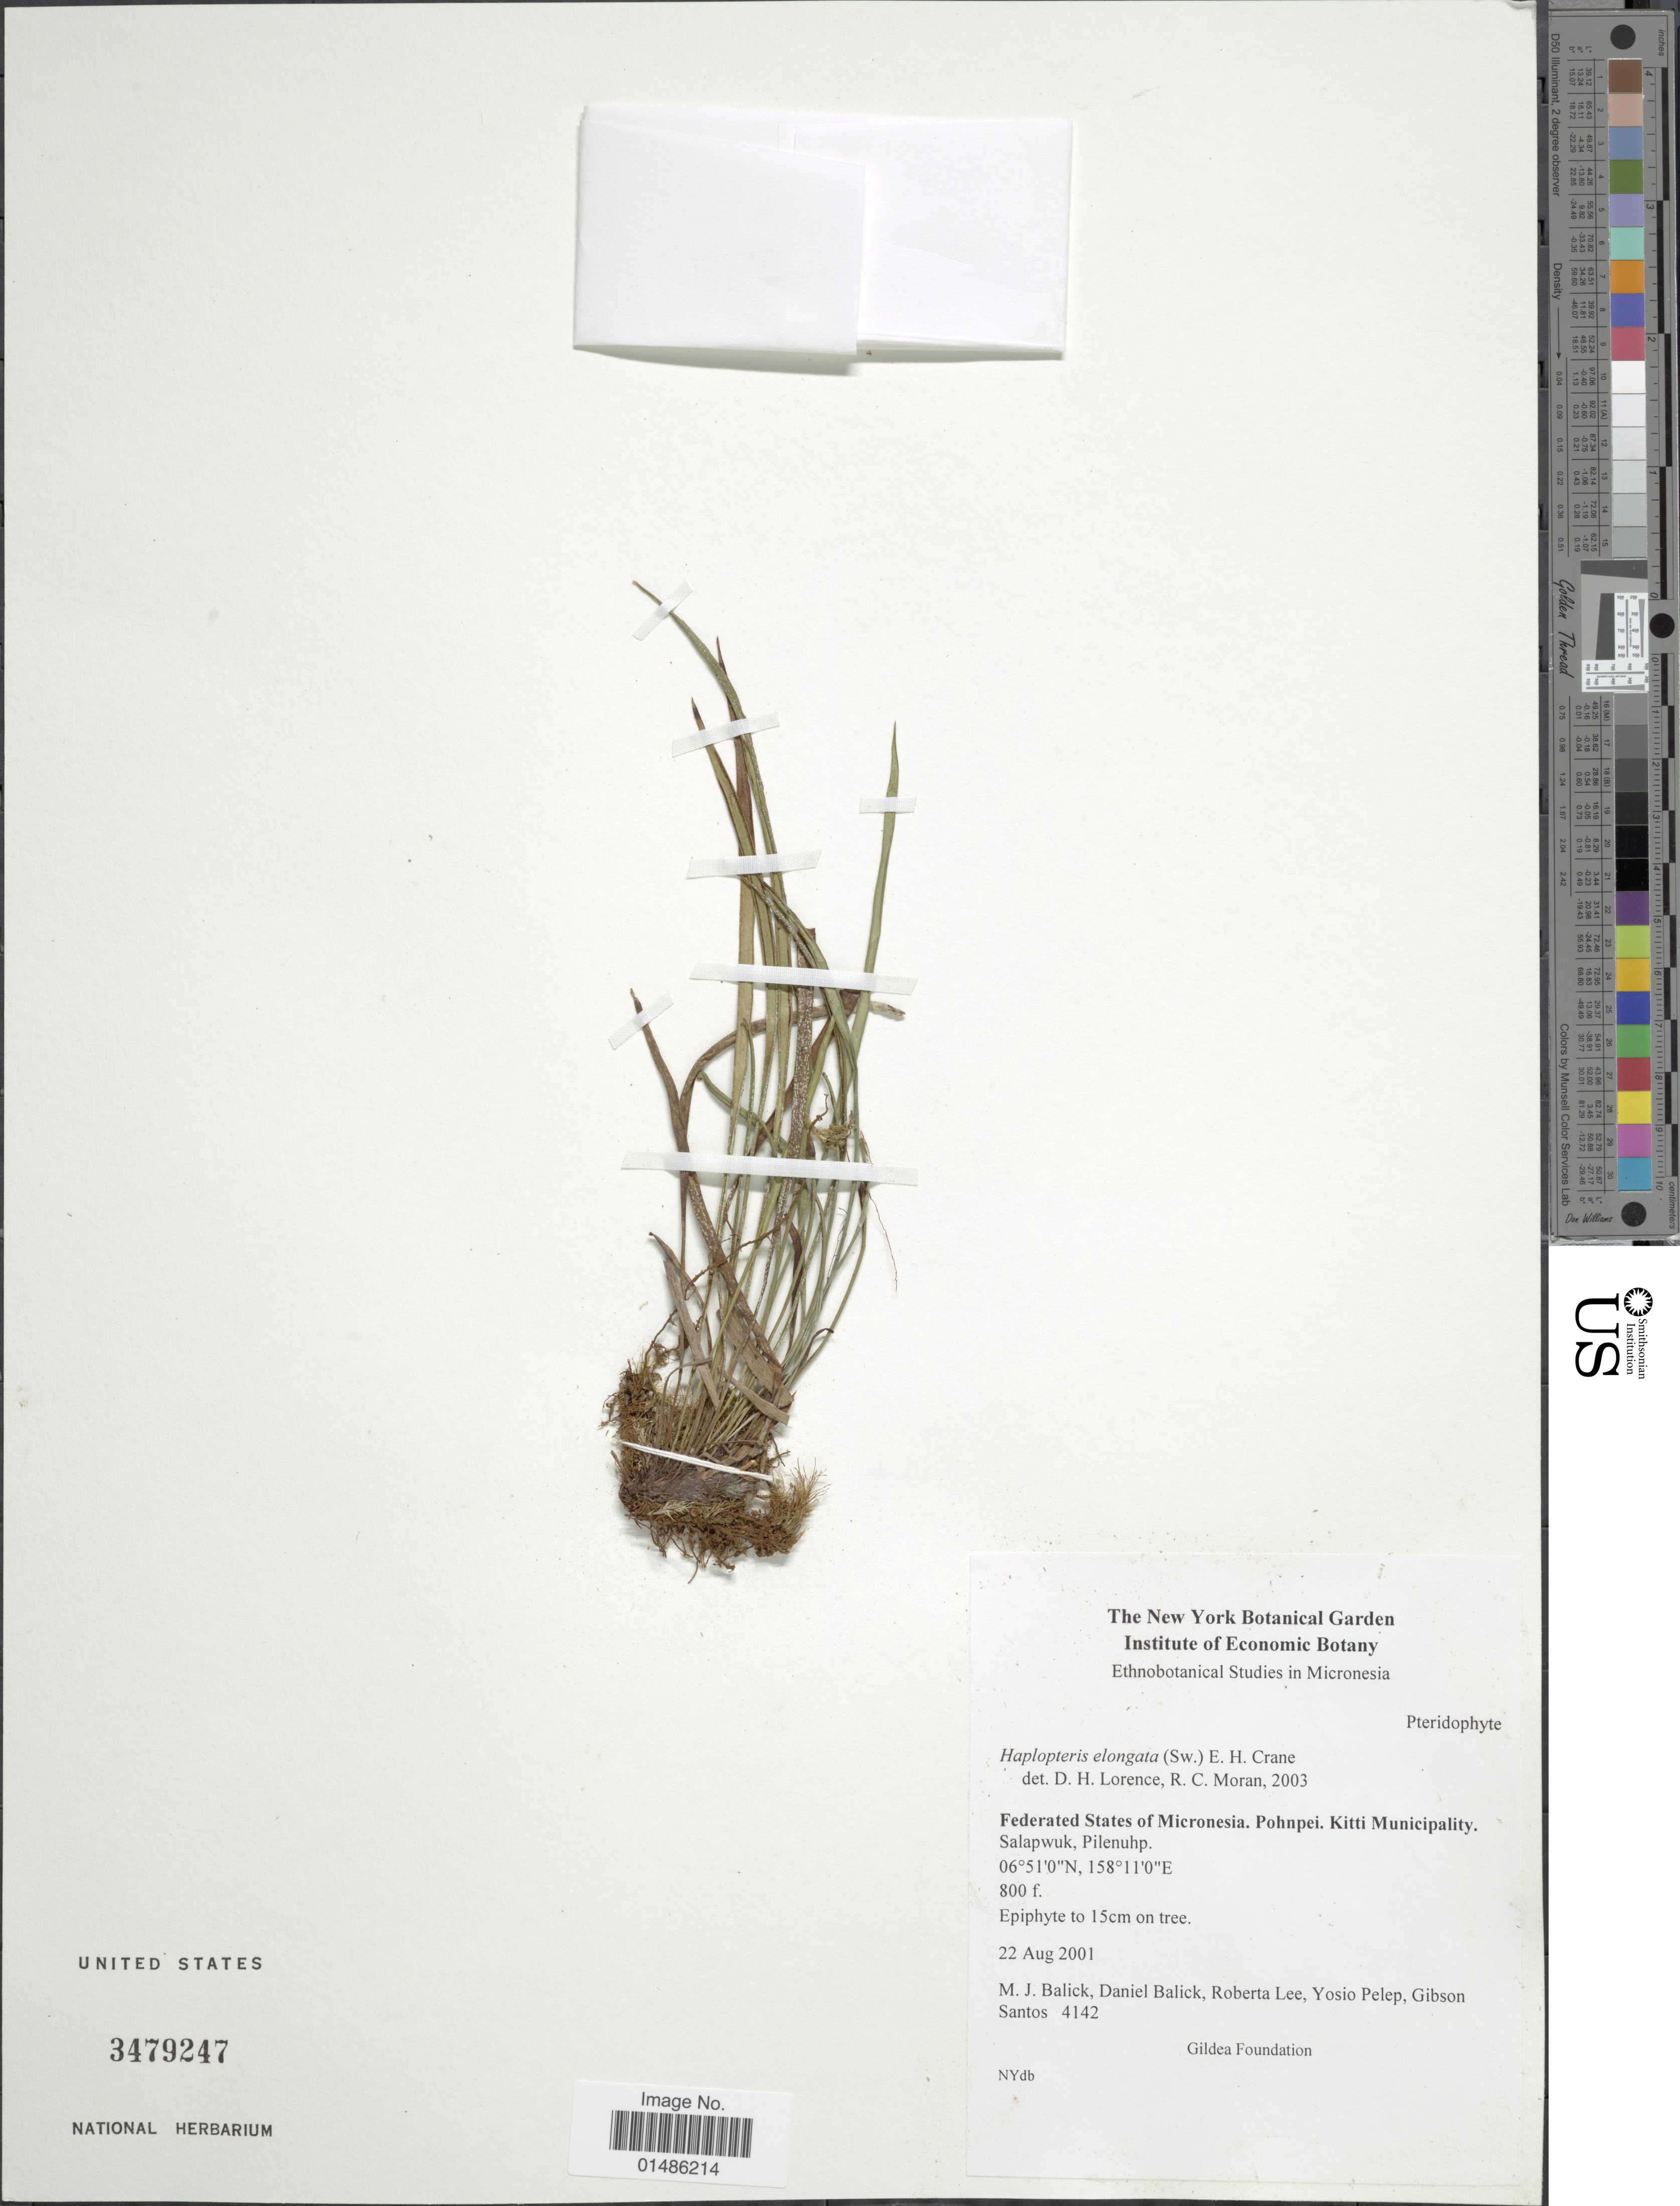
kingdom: Plantae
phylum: Tracheophyta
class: Polypodiopsida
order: Polypodiales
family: Pteridaceae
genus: Haplopteris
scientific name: Haplopteris elongata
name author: (Sw.) Crane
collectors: M. J. Balick, D. Balick, R. Lee, Y. Pelep & G. Santos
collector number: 4142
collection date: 2001-08-22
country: Micronesia, Federated States of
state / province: Pohnpei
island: Pohnpei [Ponape]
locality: Kitti Municipality. Salapwuk, Pilenuhp.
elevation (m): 244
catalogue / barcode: US 3479247